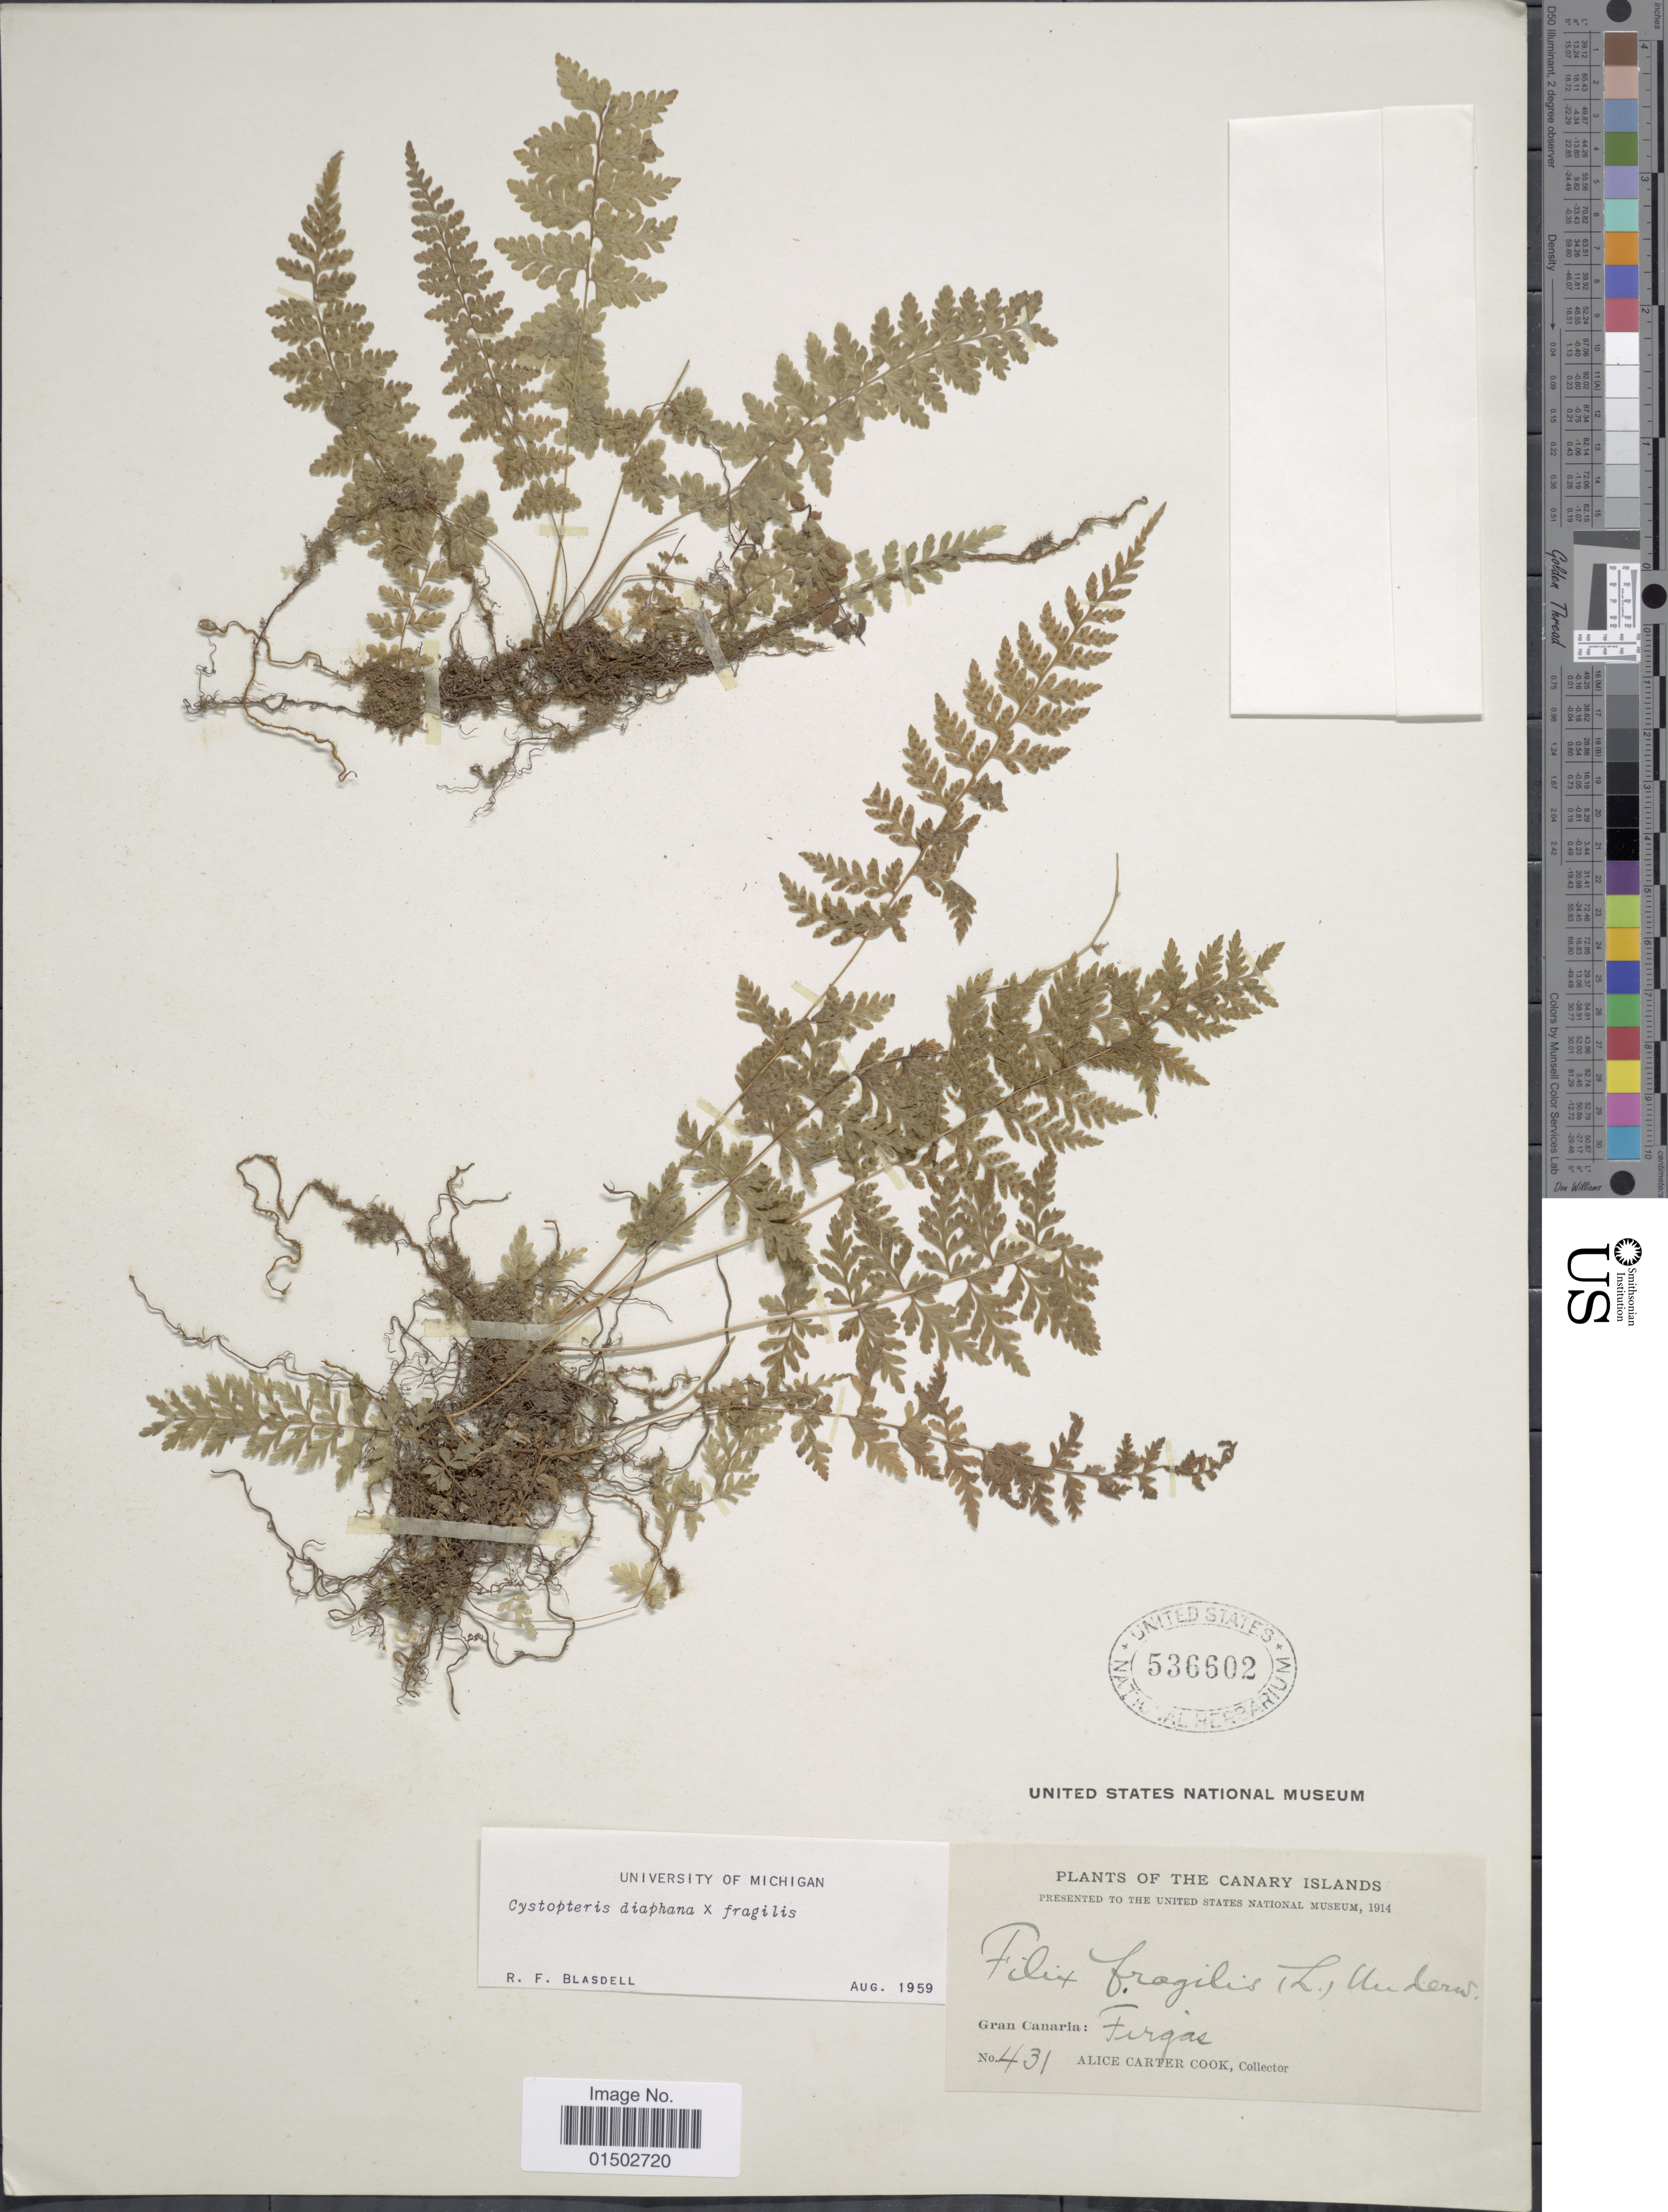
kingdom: Plantae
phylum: Tracheophyta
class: Polypodiopsida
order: Polypodiales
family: Cystopteridaceae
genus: Cystopteris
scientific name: Cystopteris diaphana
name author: (Bory) Blasdell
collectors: Alice C. Cook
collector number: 431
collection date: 1914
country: Spain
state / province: Canarias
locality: Gran Canaria: Firgas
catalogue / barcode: US 536602